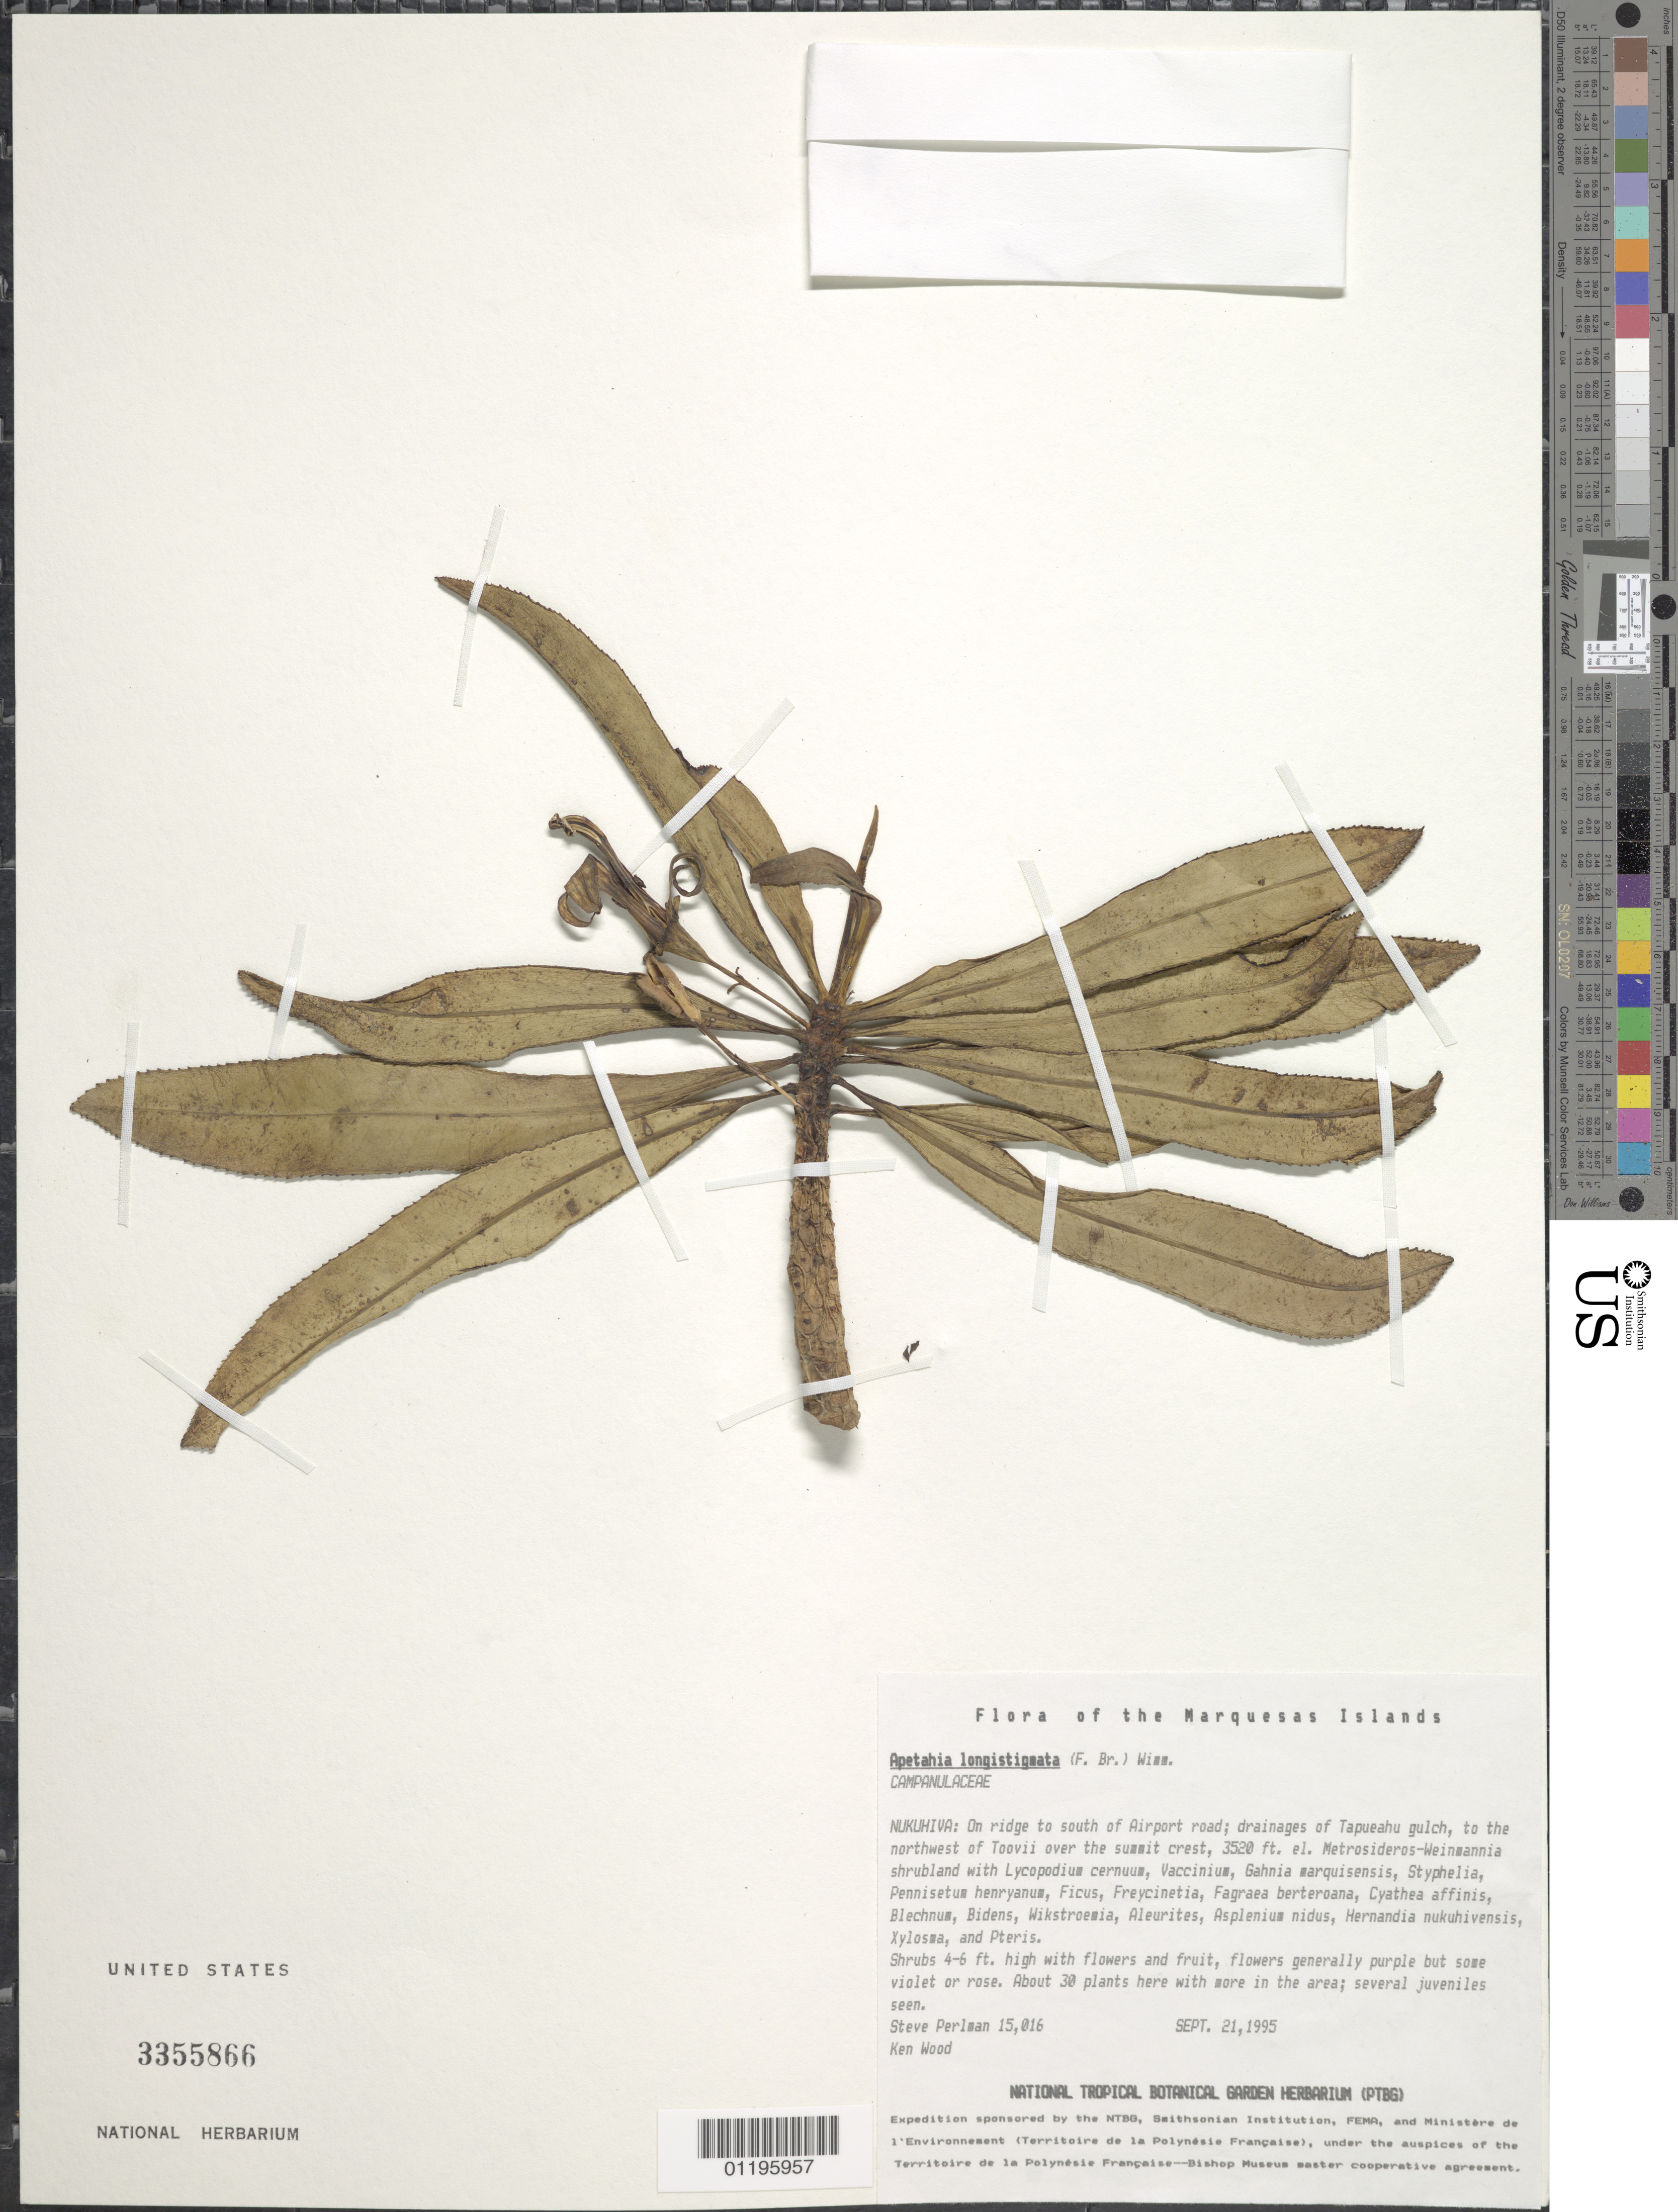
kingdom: Plantae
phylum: Tracheophyta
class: Magnoliopsida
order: Asterales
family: Campanulaceae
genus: Apetahia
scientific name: Apetahia longistigmata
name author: (F. Br.) E. Wimm.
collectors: S. P. Perlman & K. R. Wood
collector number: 15016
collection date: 1995-09-21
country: French Polynesia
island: Nuku Hiva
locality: On ridge to S of Airport road, drainages of Tapueahu gulch, to NW of Toovii over summit crest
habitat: In Metrosideros-Weinmannia shrubland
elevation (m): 1073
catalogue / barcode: US 3355866